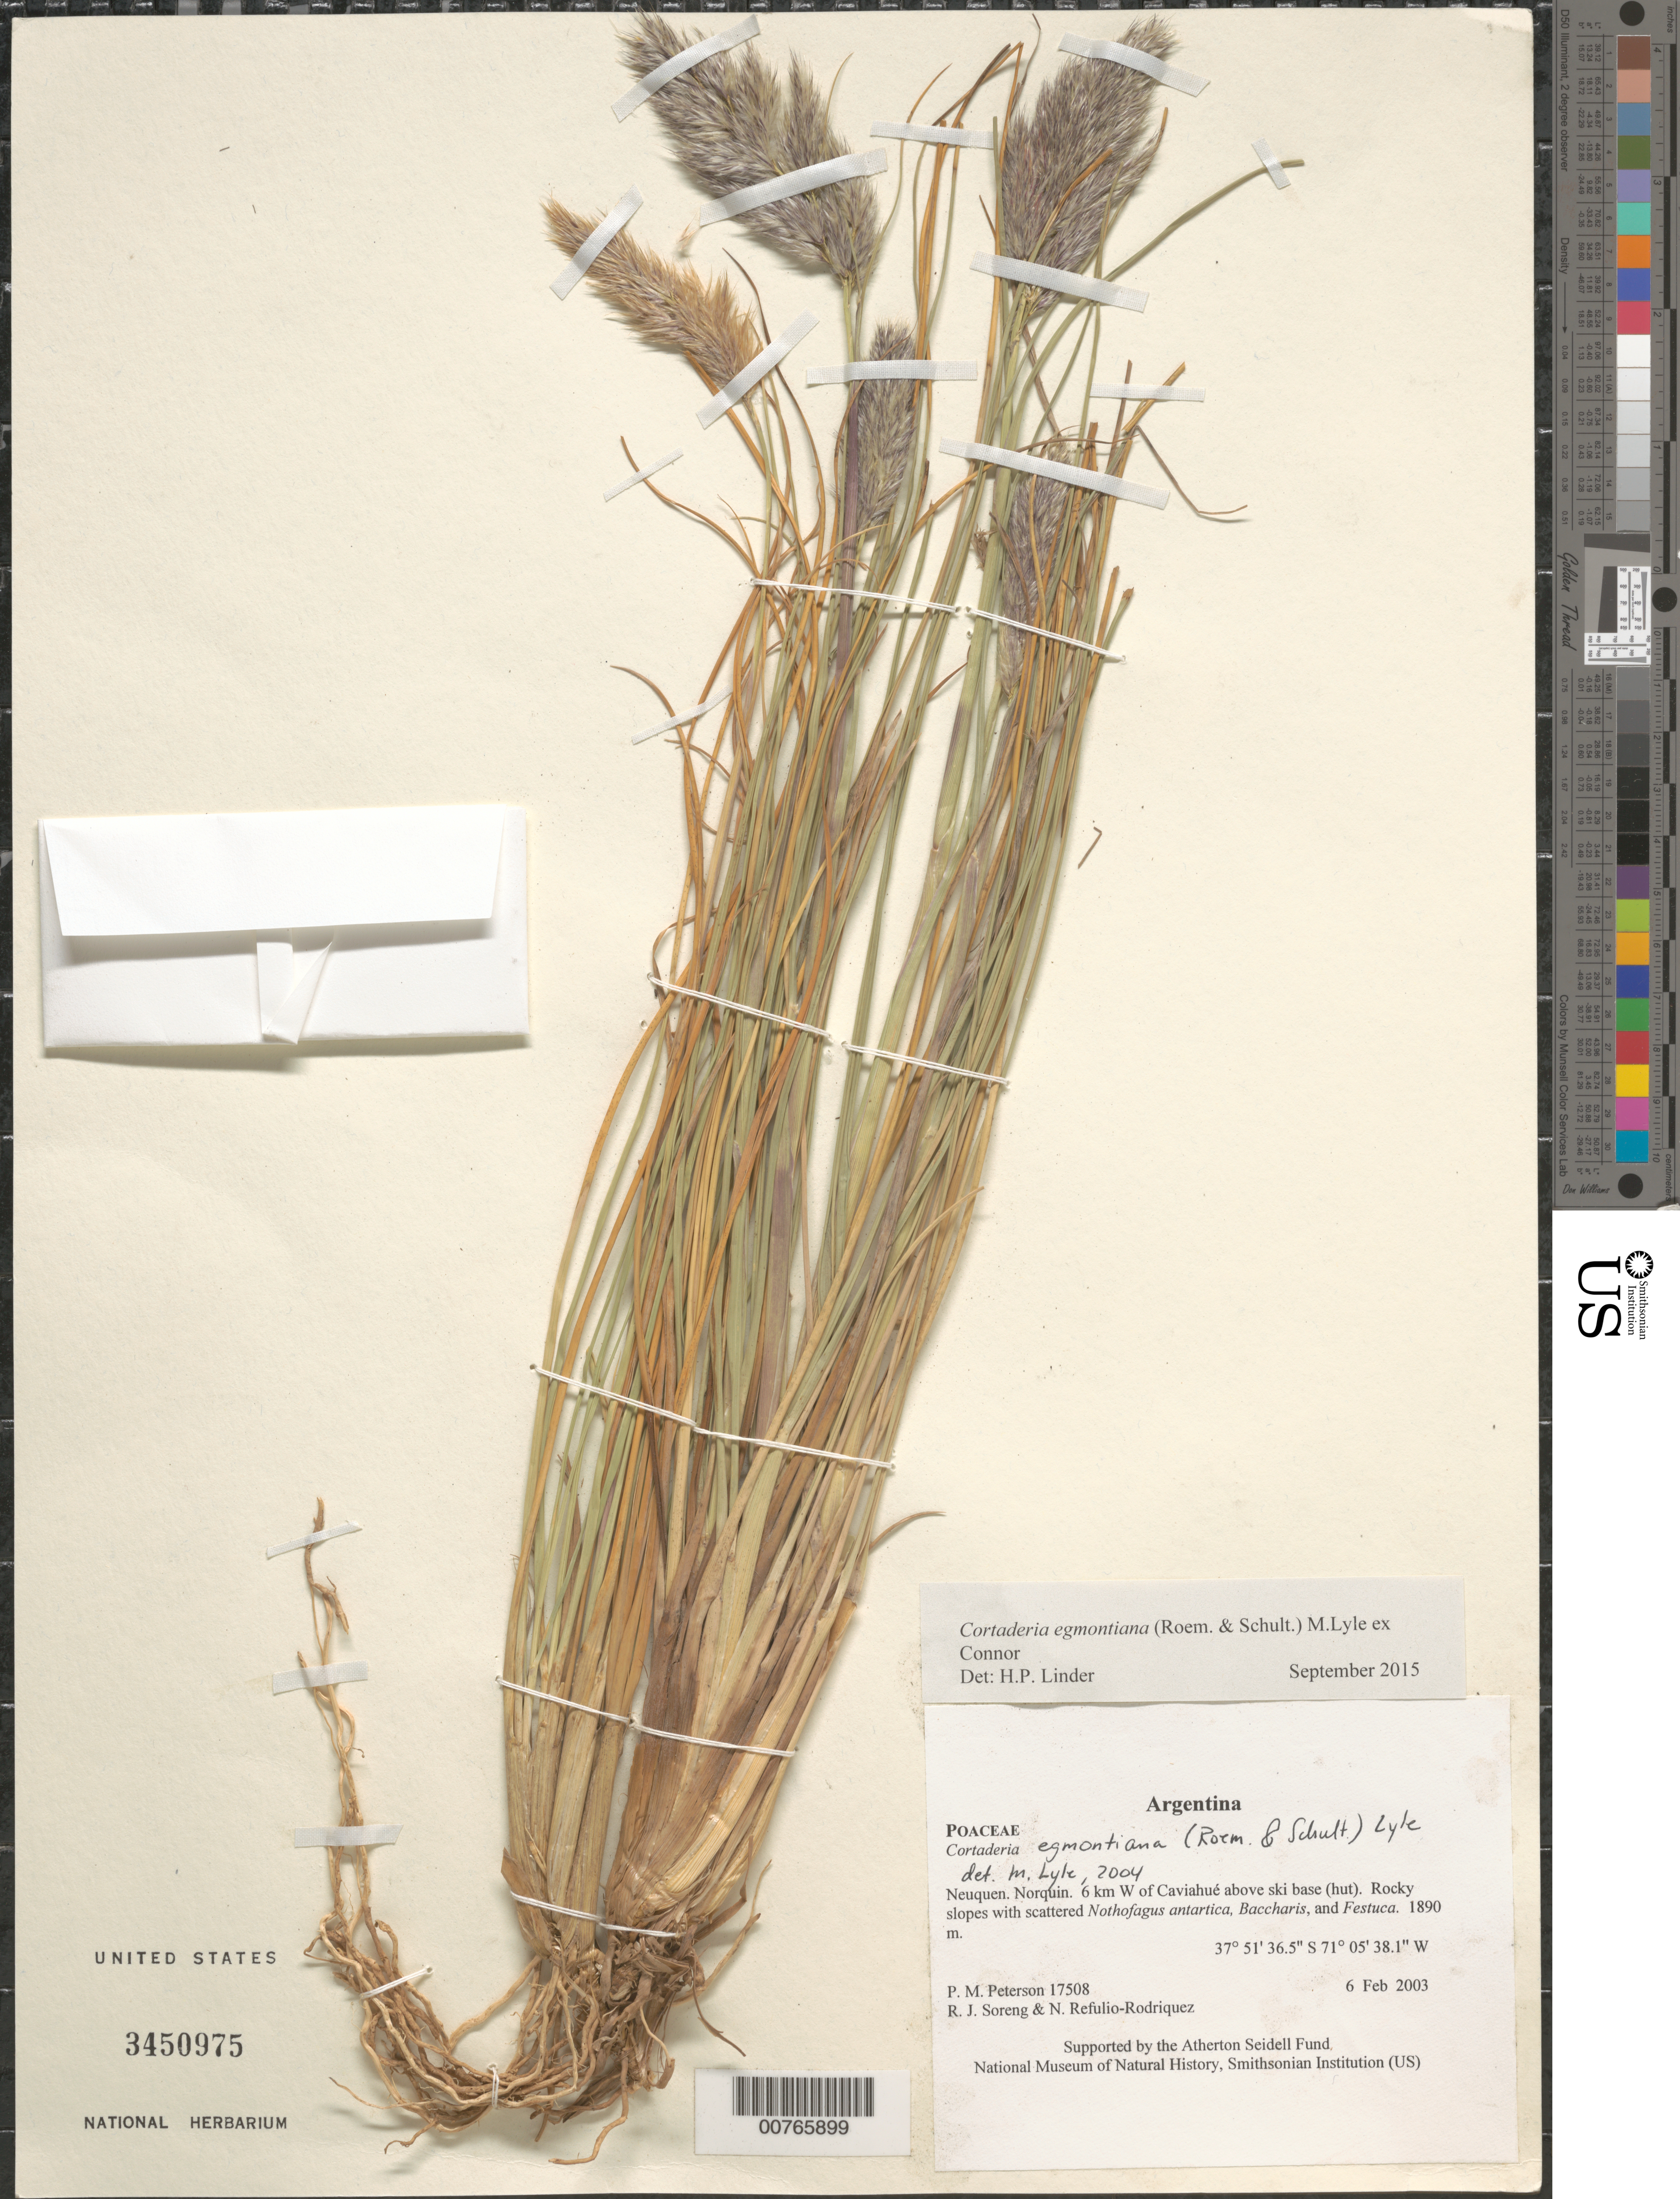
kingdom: Plantae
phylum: Tracheophyta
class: Liliopsida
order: Poales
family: Poaceae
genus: Cortaderia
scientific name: Cortaderia egmontiana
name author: (Roem. & Schult.) Lyle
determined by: Lyle, M.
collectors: P. M. Peterson, R. J. Soreng & N. Refulio-Rodríguez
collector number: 17508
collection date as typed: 06 Feb 2003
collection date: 2003-02-06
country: Argentina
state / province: Neuquen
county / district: Norquin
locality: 6 km W of Caviahué above ski base (hut). Rocky slopes with scattered Nothofagus antartica, Baccharis, and Festuca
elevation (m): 1890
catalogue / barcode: US 3450975